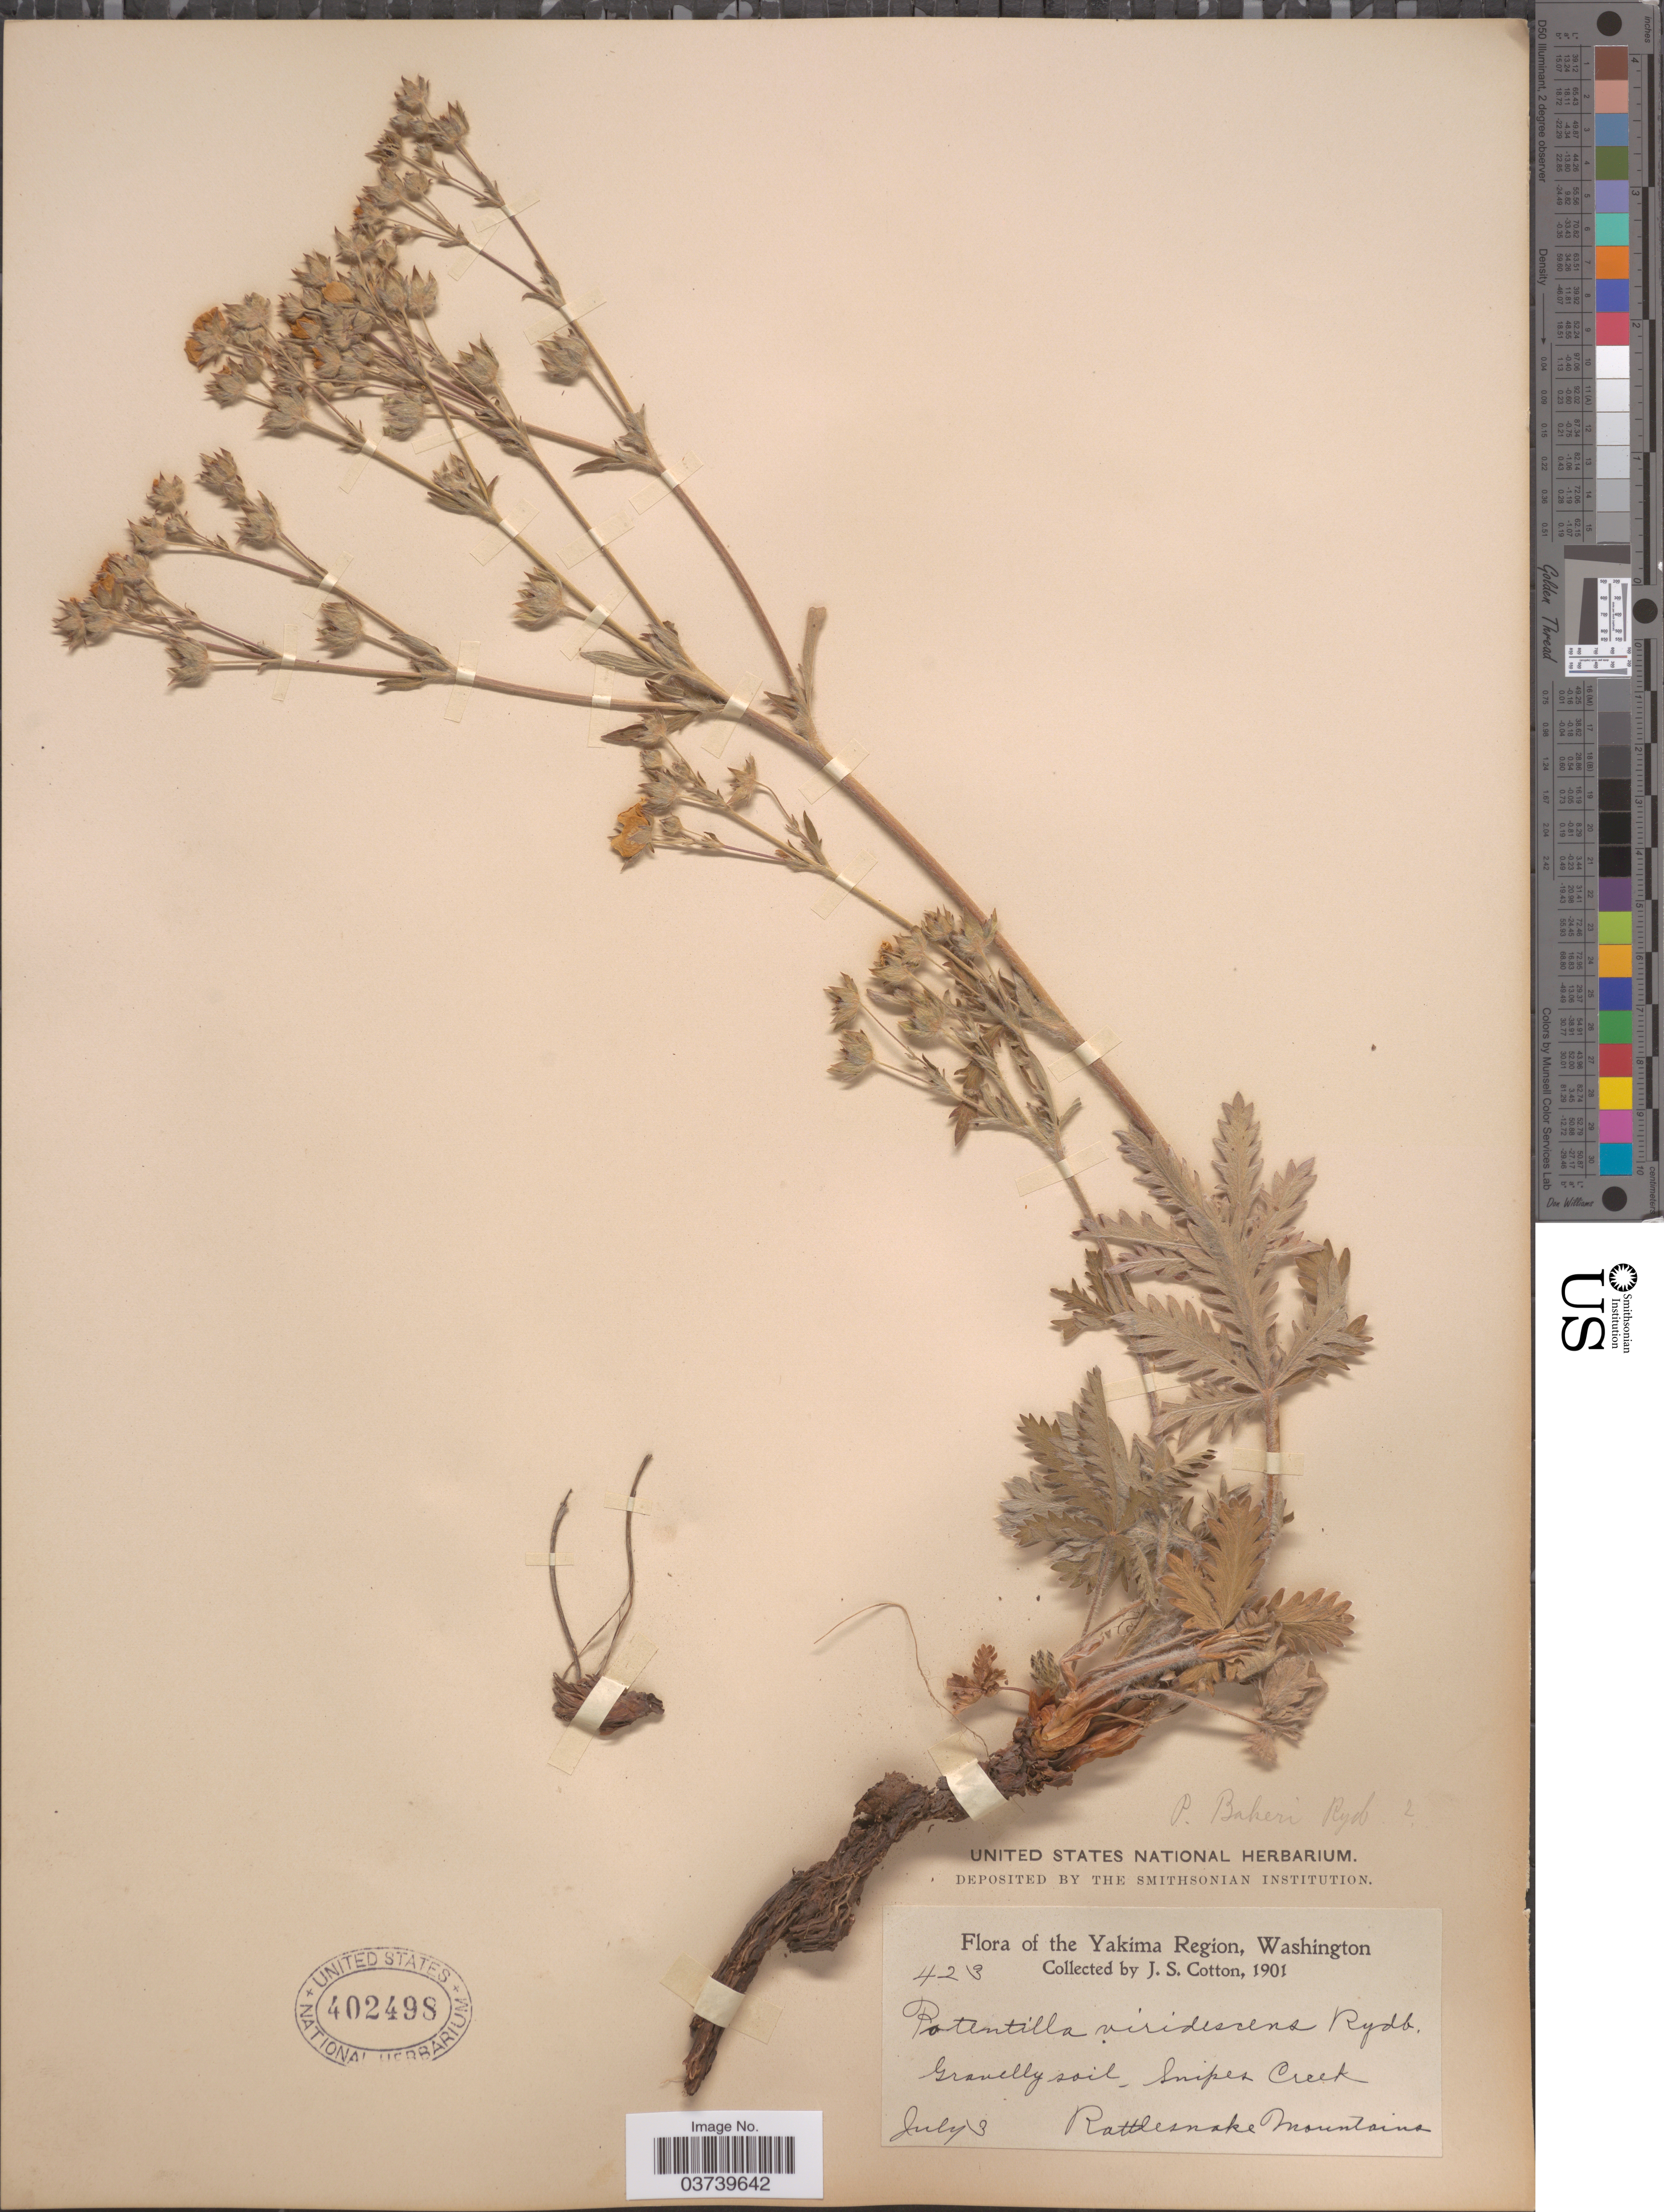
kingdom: Plantae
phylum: Tracheophyta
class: Magnoliopsida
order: Rosales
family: Rosaceae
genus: Potentilla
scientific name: Potentilla gracilis var. fastigiata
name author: (Nutt.) S. Watson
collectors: J. S. Cotton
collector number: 423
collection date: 1901-07-03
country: United States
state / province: Washington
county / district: Yakima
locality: The Yakima Region, Sniper Creek. Rattlesnake Mountains.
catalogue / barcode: US 402498